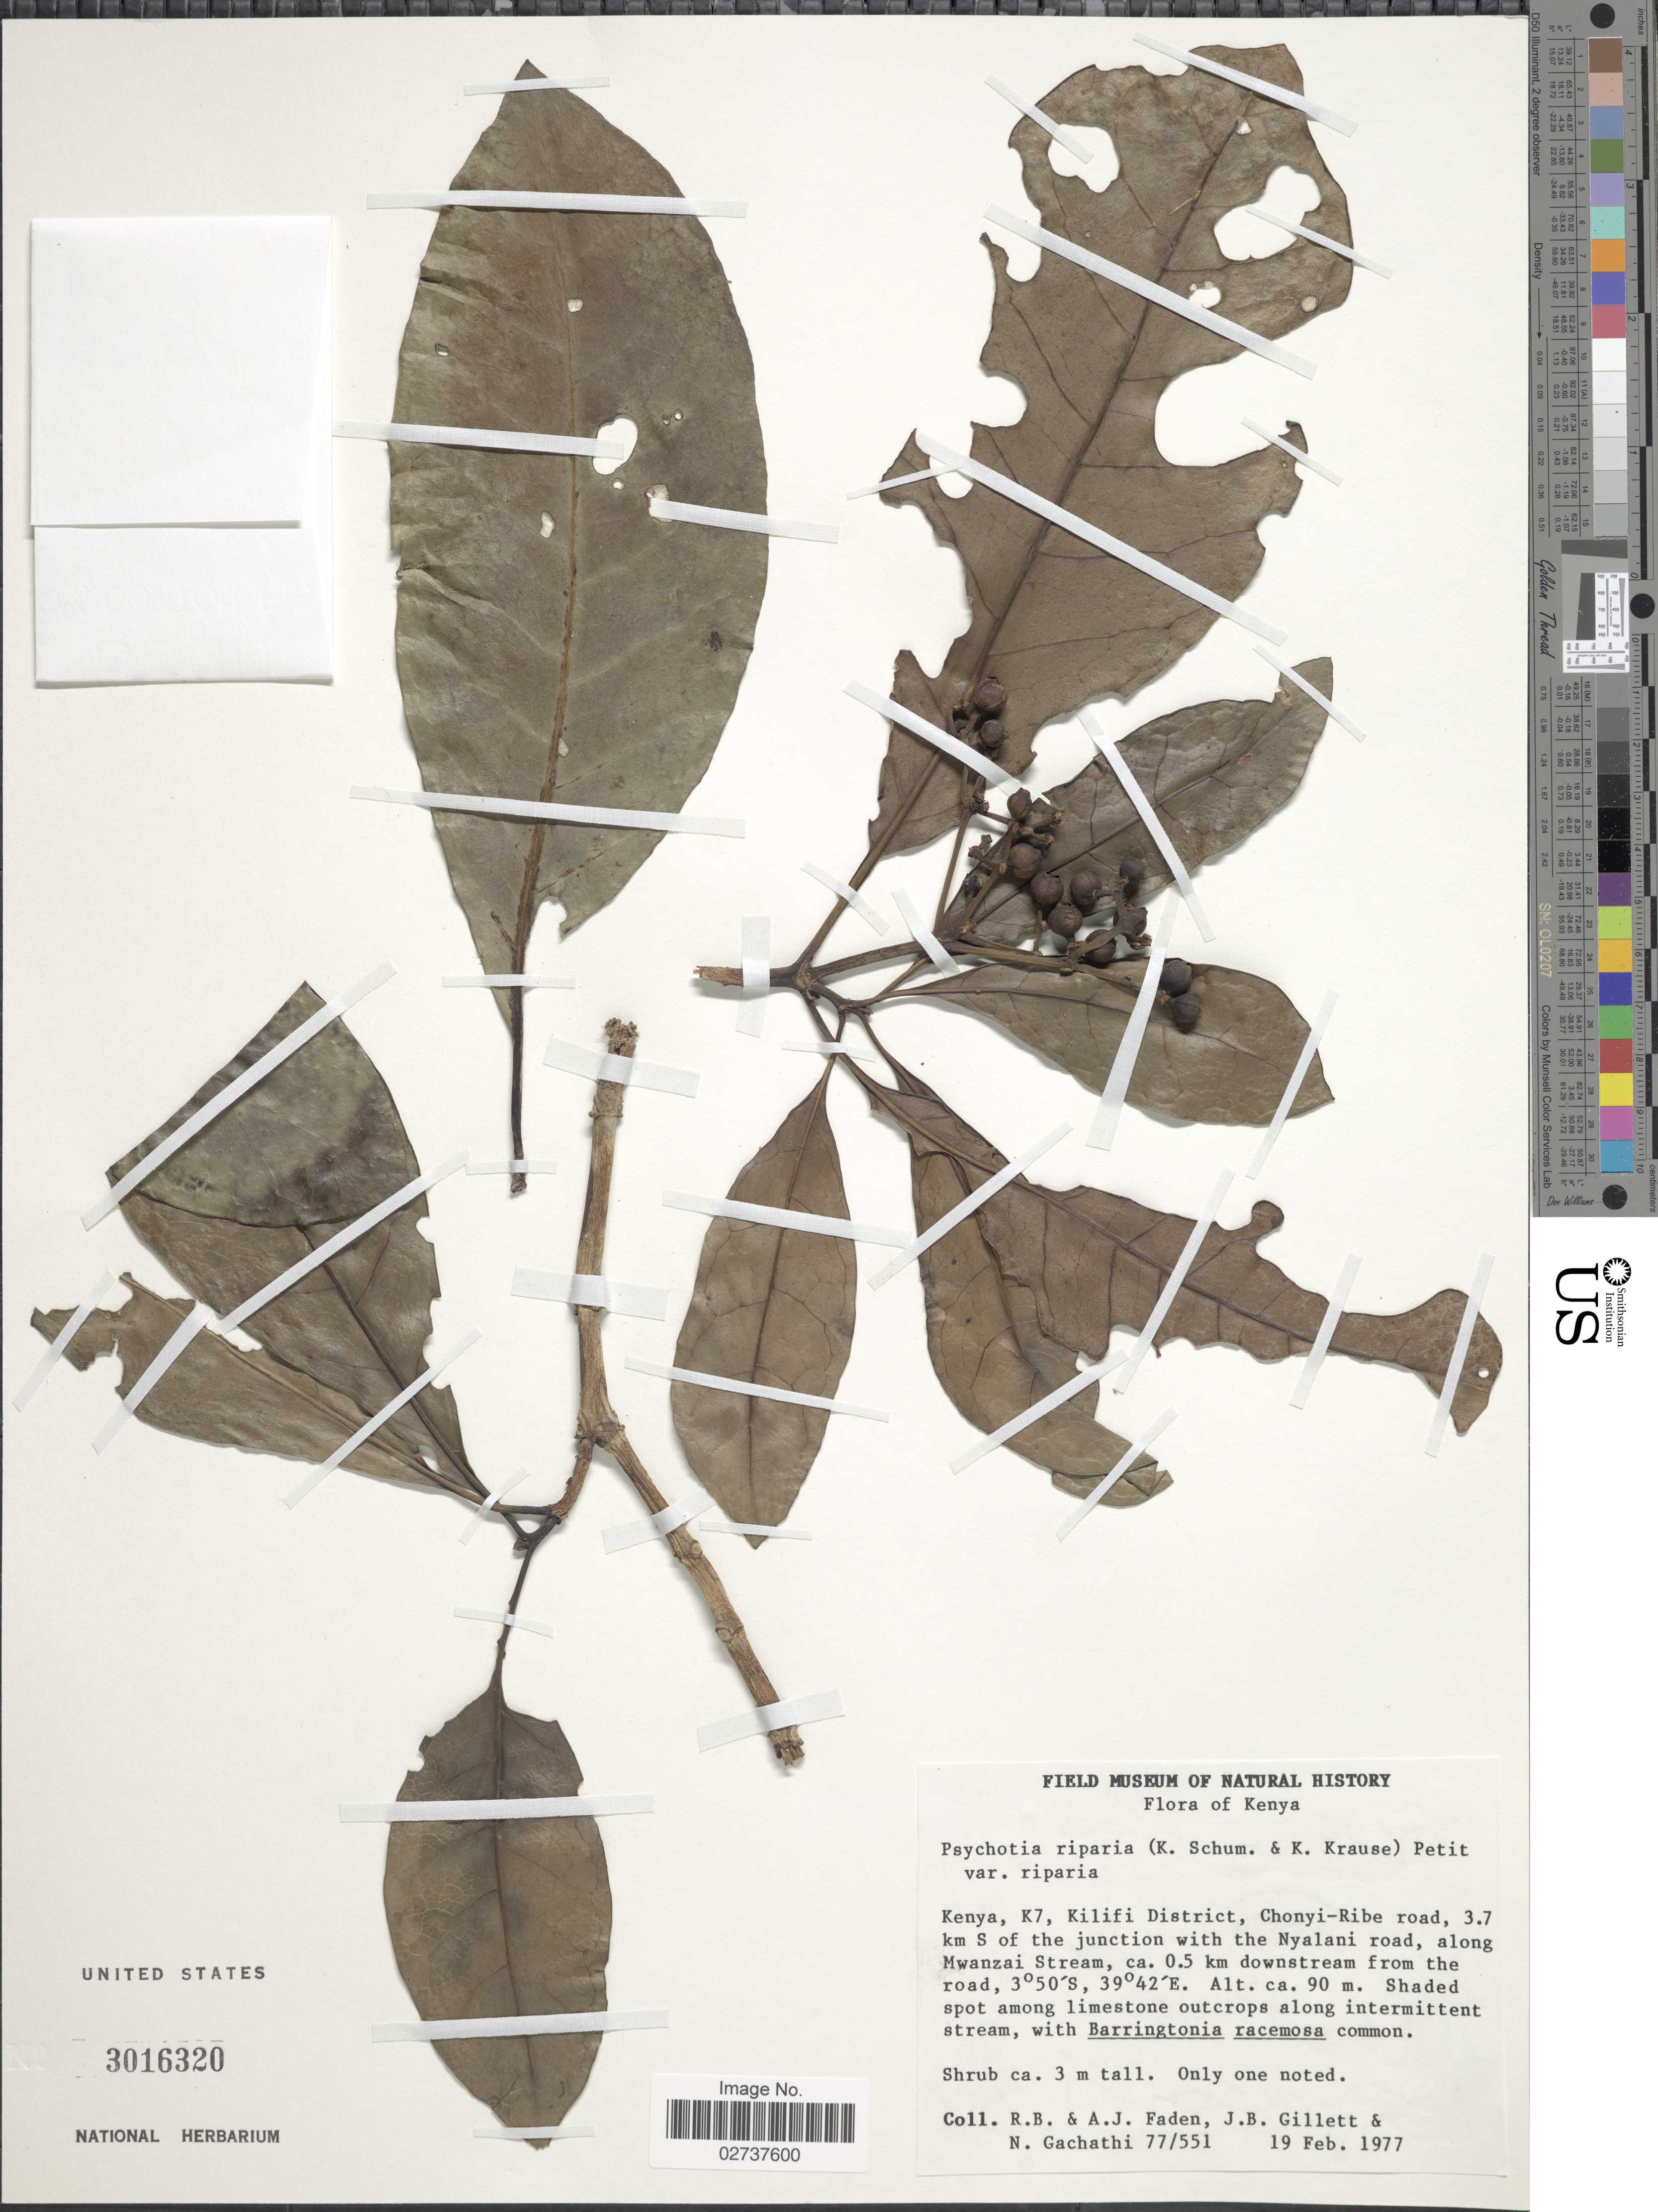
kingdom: Plantae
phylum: Tracheophyta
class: Magnoliopsida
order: Gentianales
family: Rubiaceae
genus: Psychotria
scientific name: Psychotria riparia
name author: (K. Schum. & K. Krause) E.M.A. Petit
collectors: R. B. Faden, A. J. Faden, J. B. Gillett & N. Gachathi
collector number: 77/551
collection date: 1977-02-19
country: Kenya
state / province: Kilifi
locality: K7, Chonyi-Ribe road, 3.7 km S of the junction with the Nyalani road, along Mwanzai Stream, ca. 0.5 km downstream from the road.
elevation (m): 90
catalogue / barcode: US 3016320